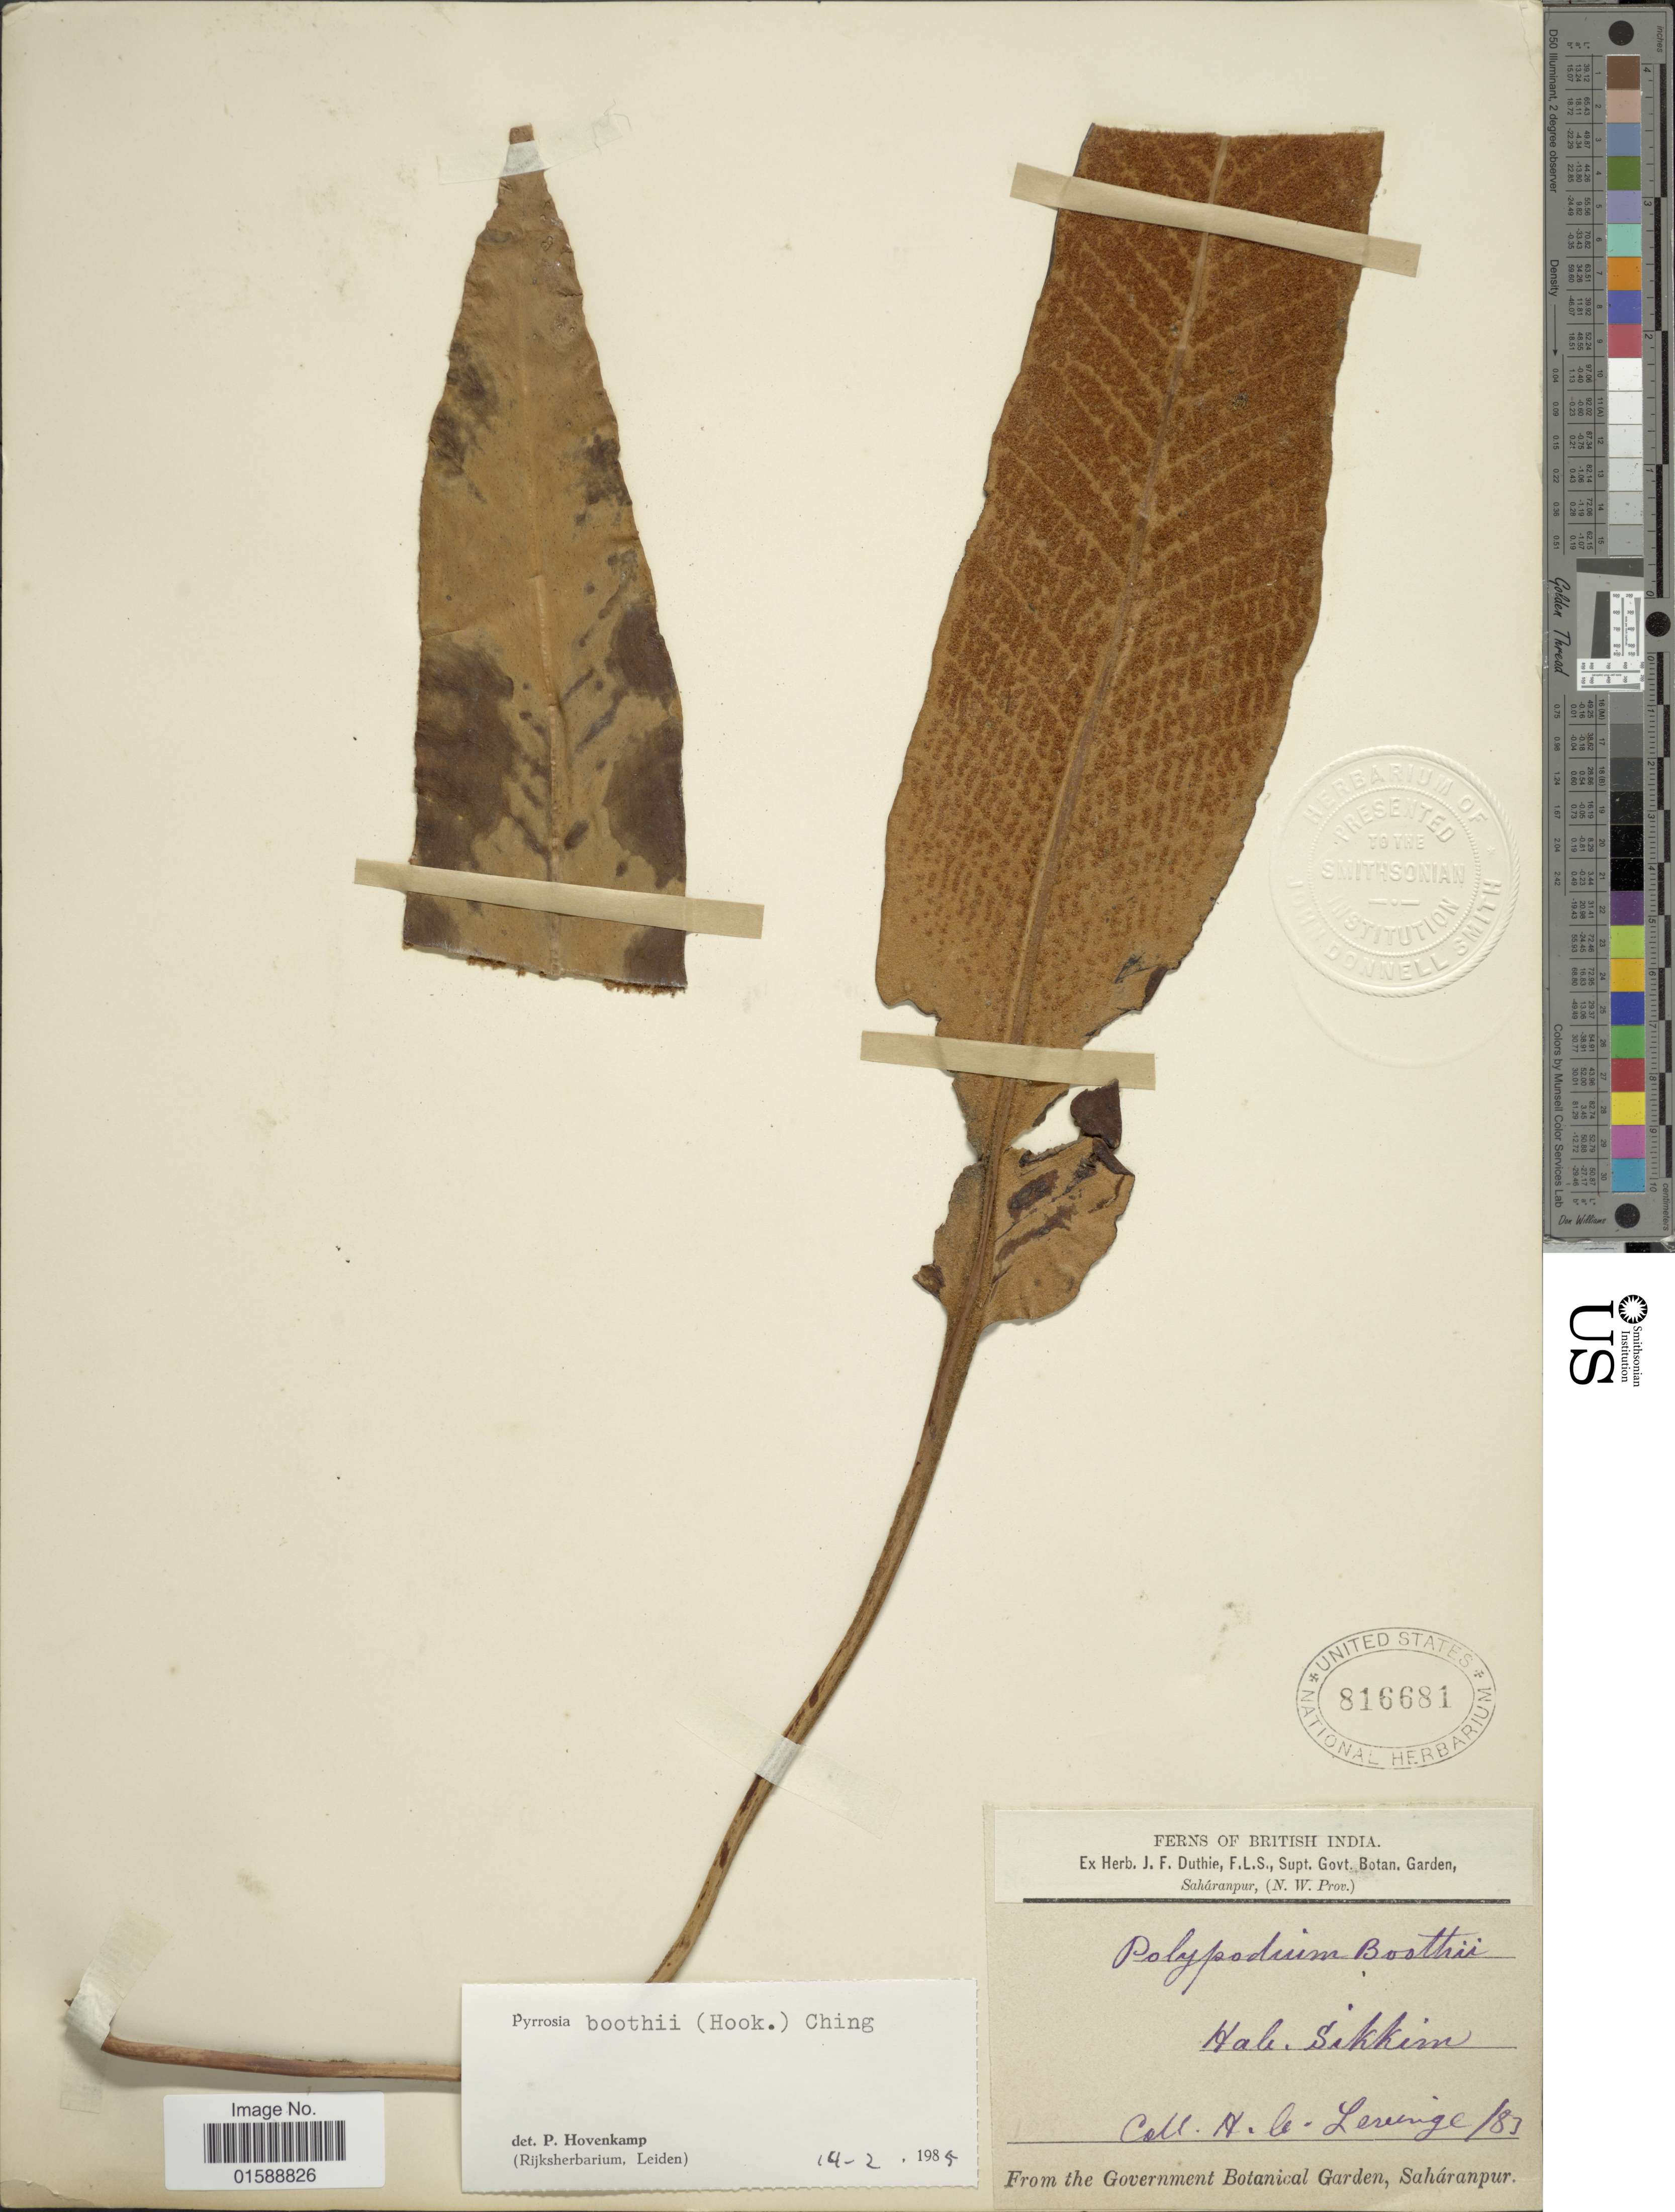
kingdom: Plantae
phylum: Tracheophyta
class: Polypodiopsida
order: Polypodiales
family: Polypodiaceae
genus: Pyrrosia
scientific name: Pyrrosia boothii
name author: (Hook.) Ching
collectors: H. Levinge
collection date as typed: Transcribed d/m/y: //83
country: India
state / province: Sikkim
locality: British India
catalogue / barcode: US 816681